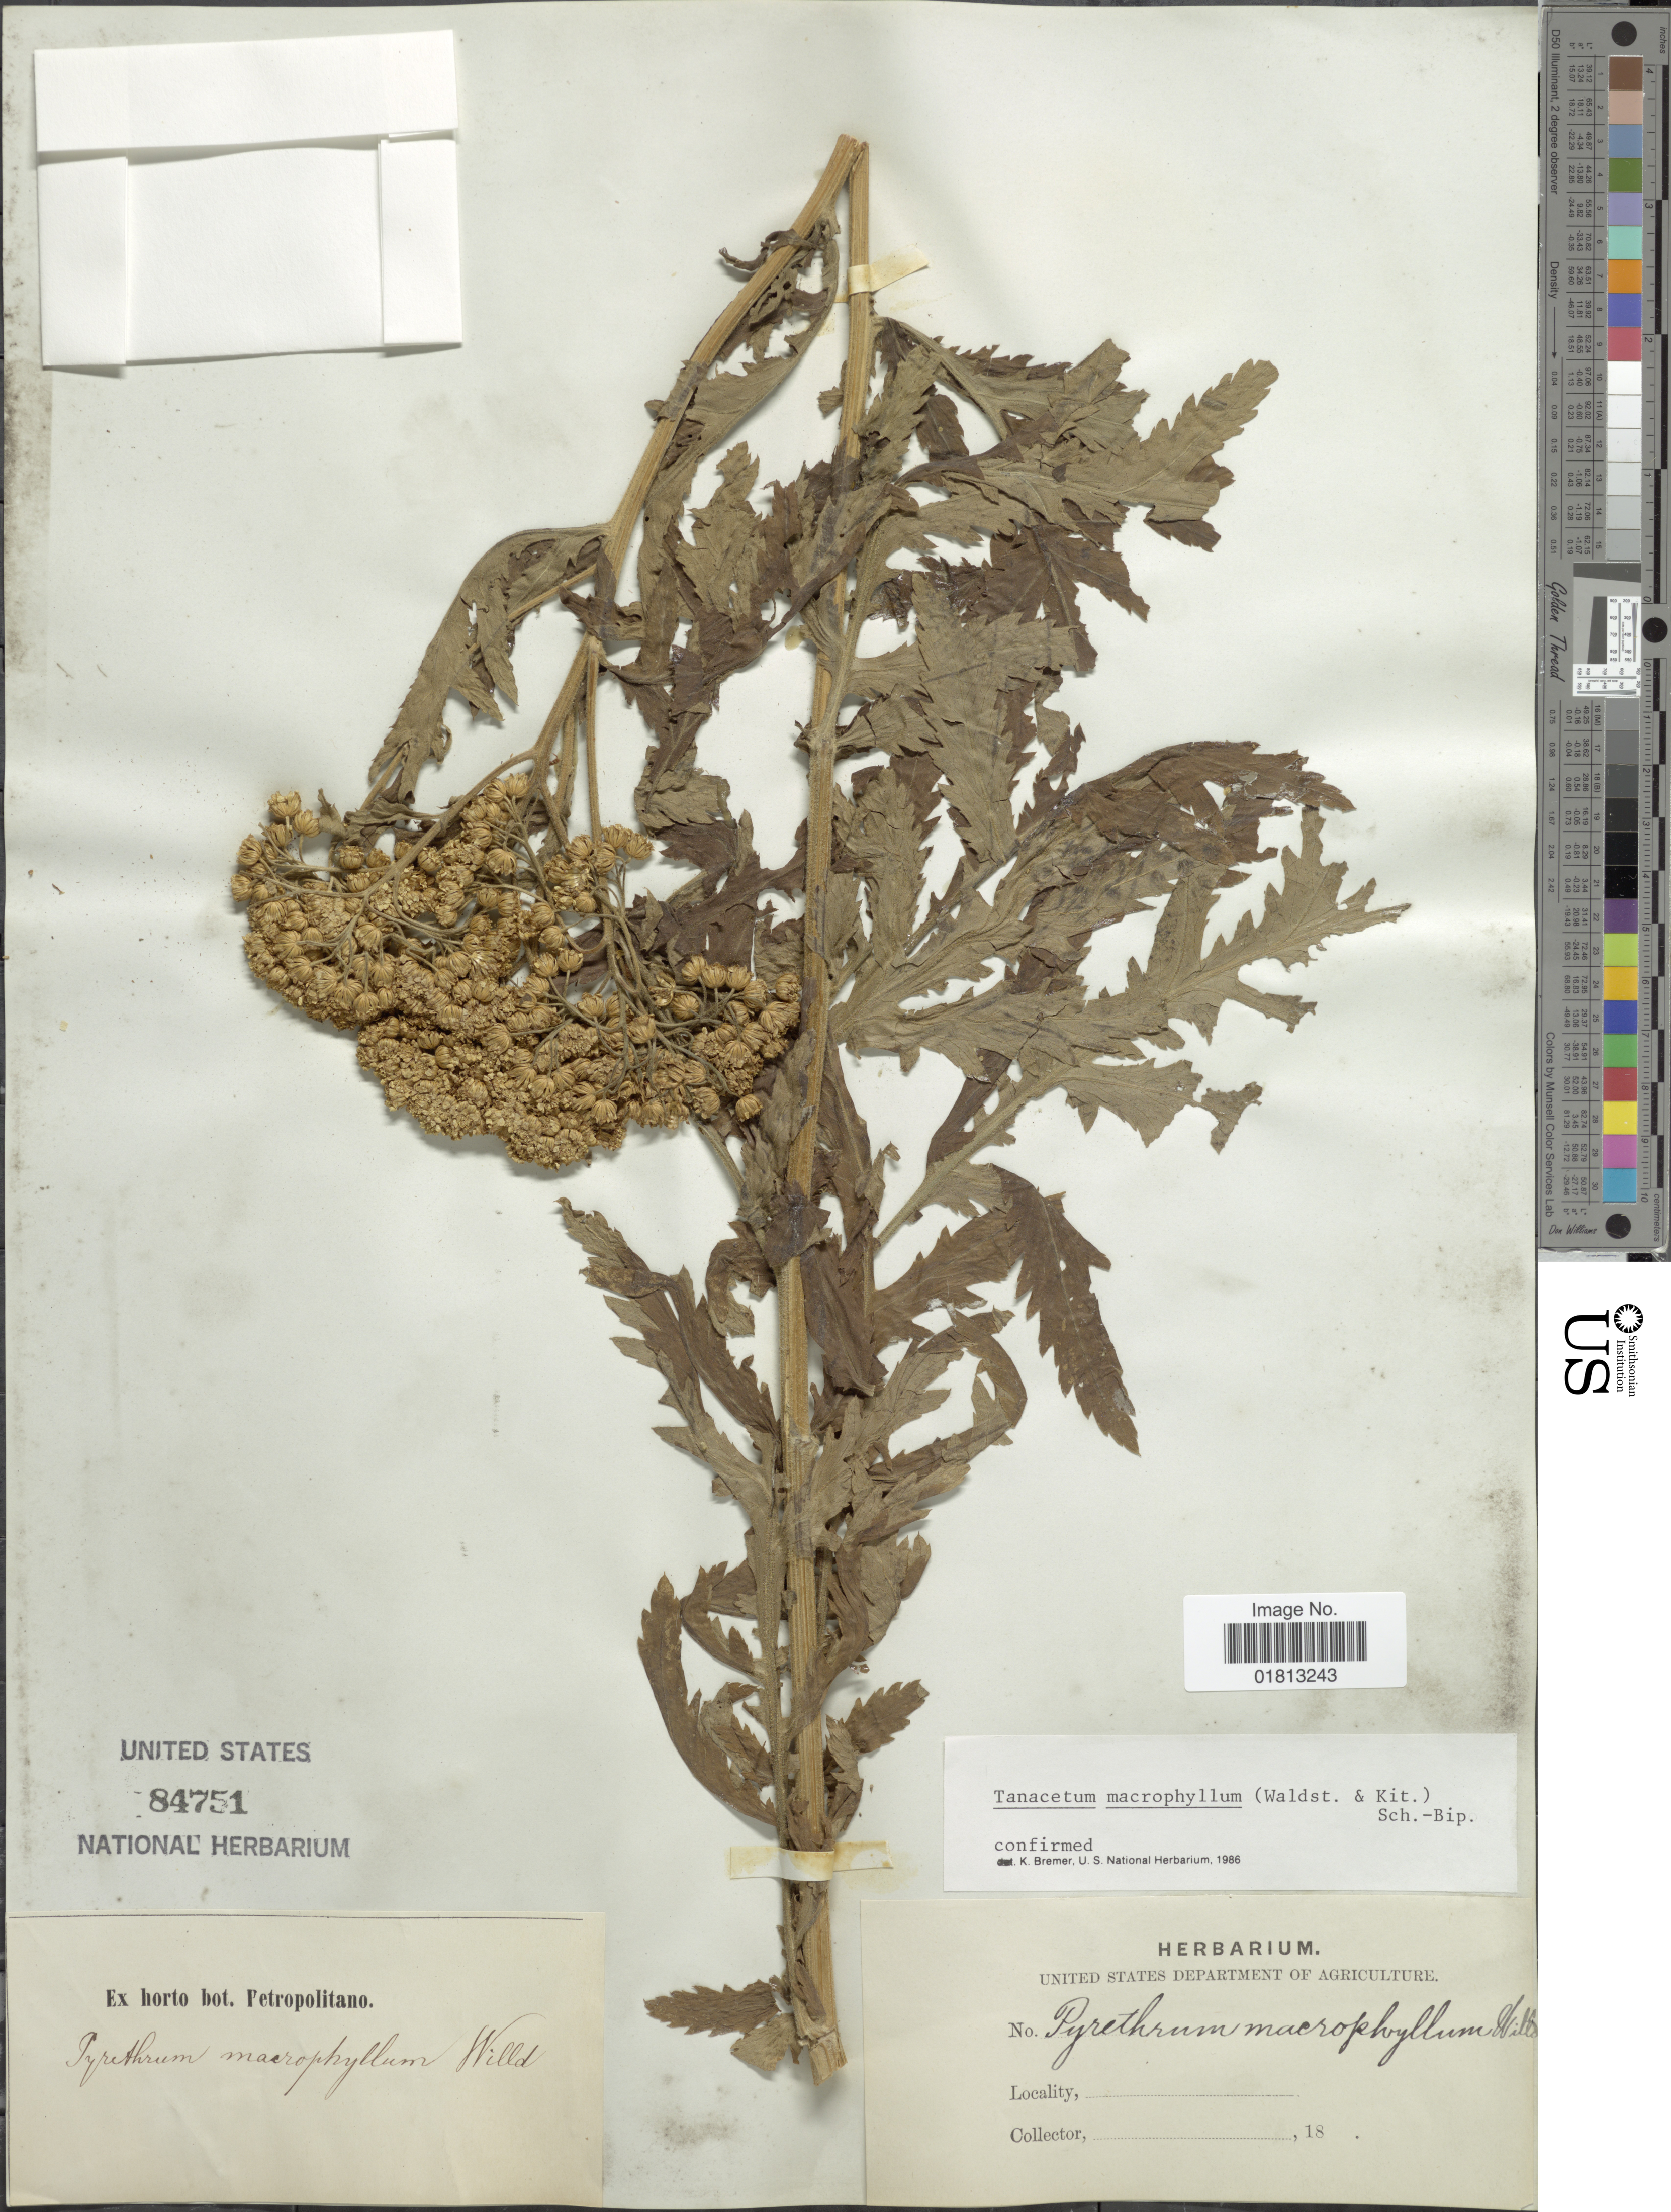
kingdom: Plantae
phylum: Tracheophyta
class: Magnoliopsida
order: Asterales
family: Asteraceae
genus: Tanacetum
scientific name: Tanacetum macrophyllum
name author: (Waldst. & Kit.) Sch. Bip.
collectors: ex Horto Bot. Petropolitano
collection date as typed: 18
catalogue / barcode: US 84751